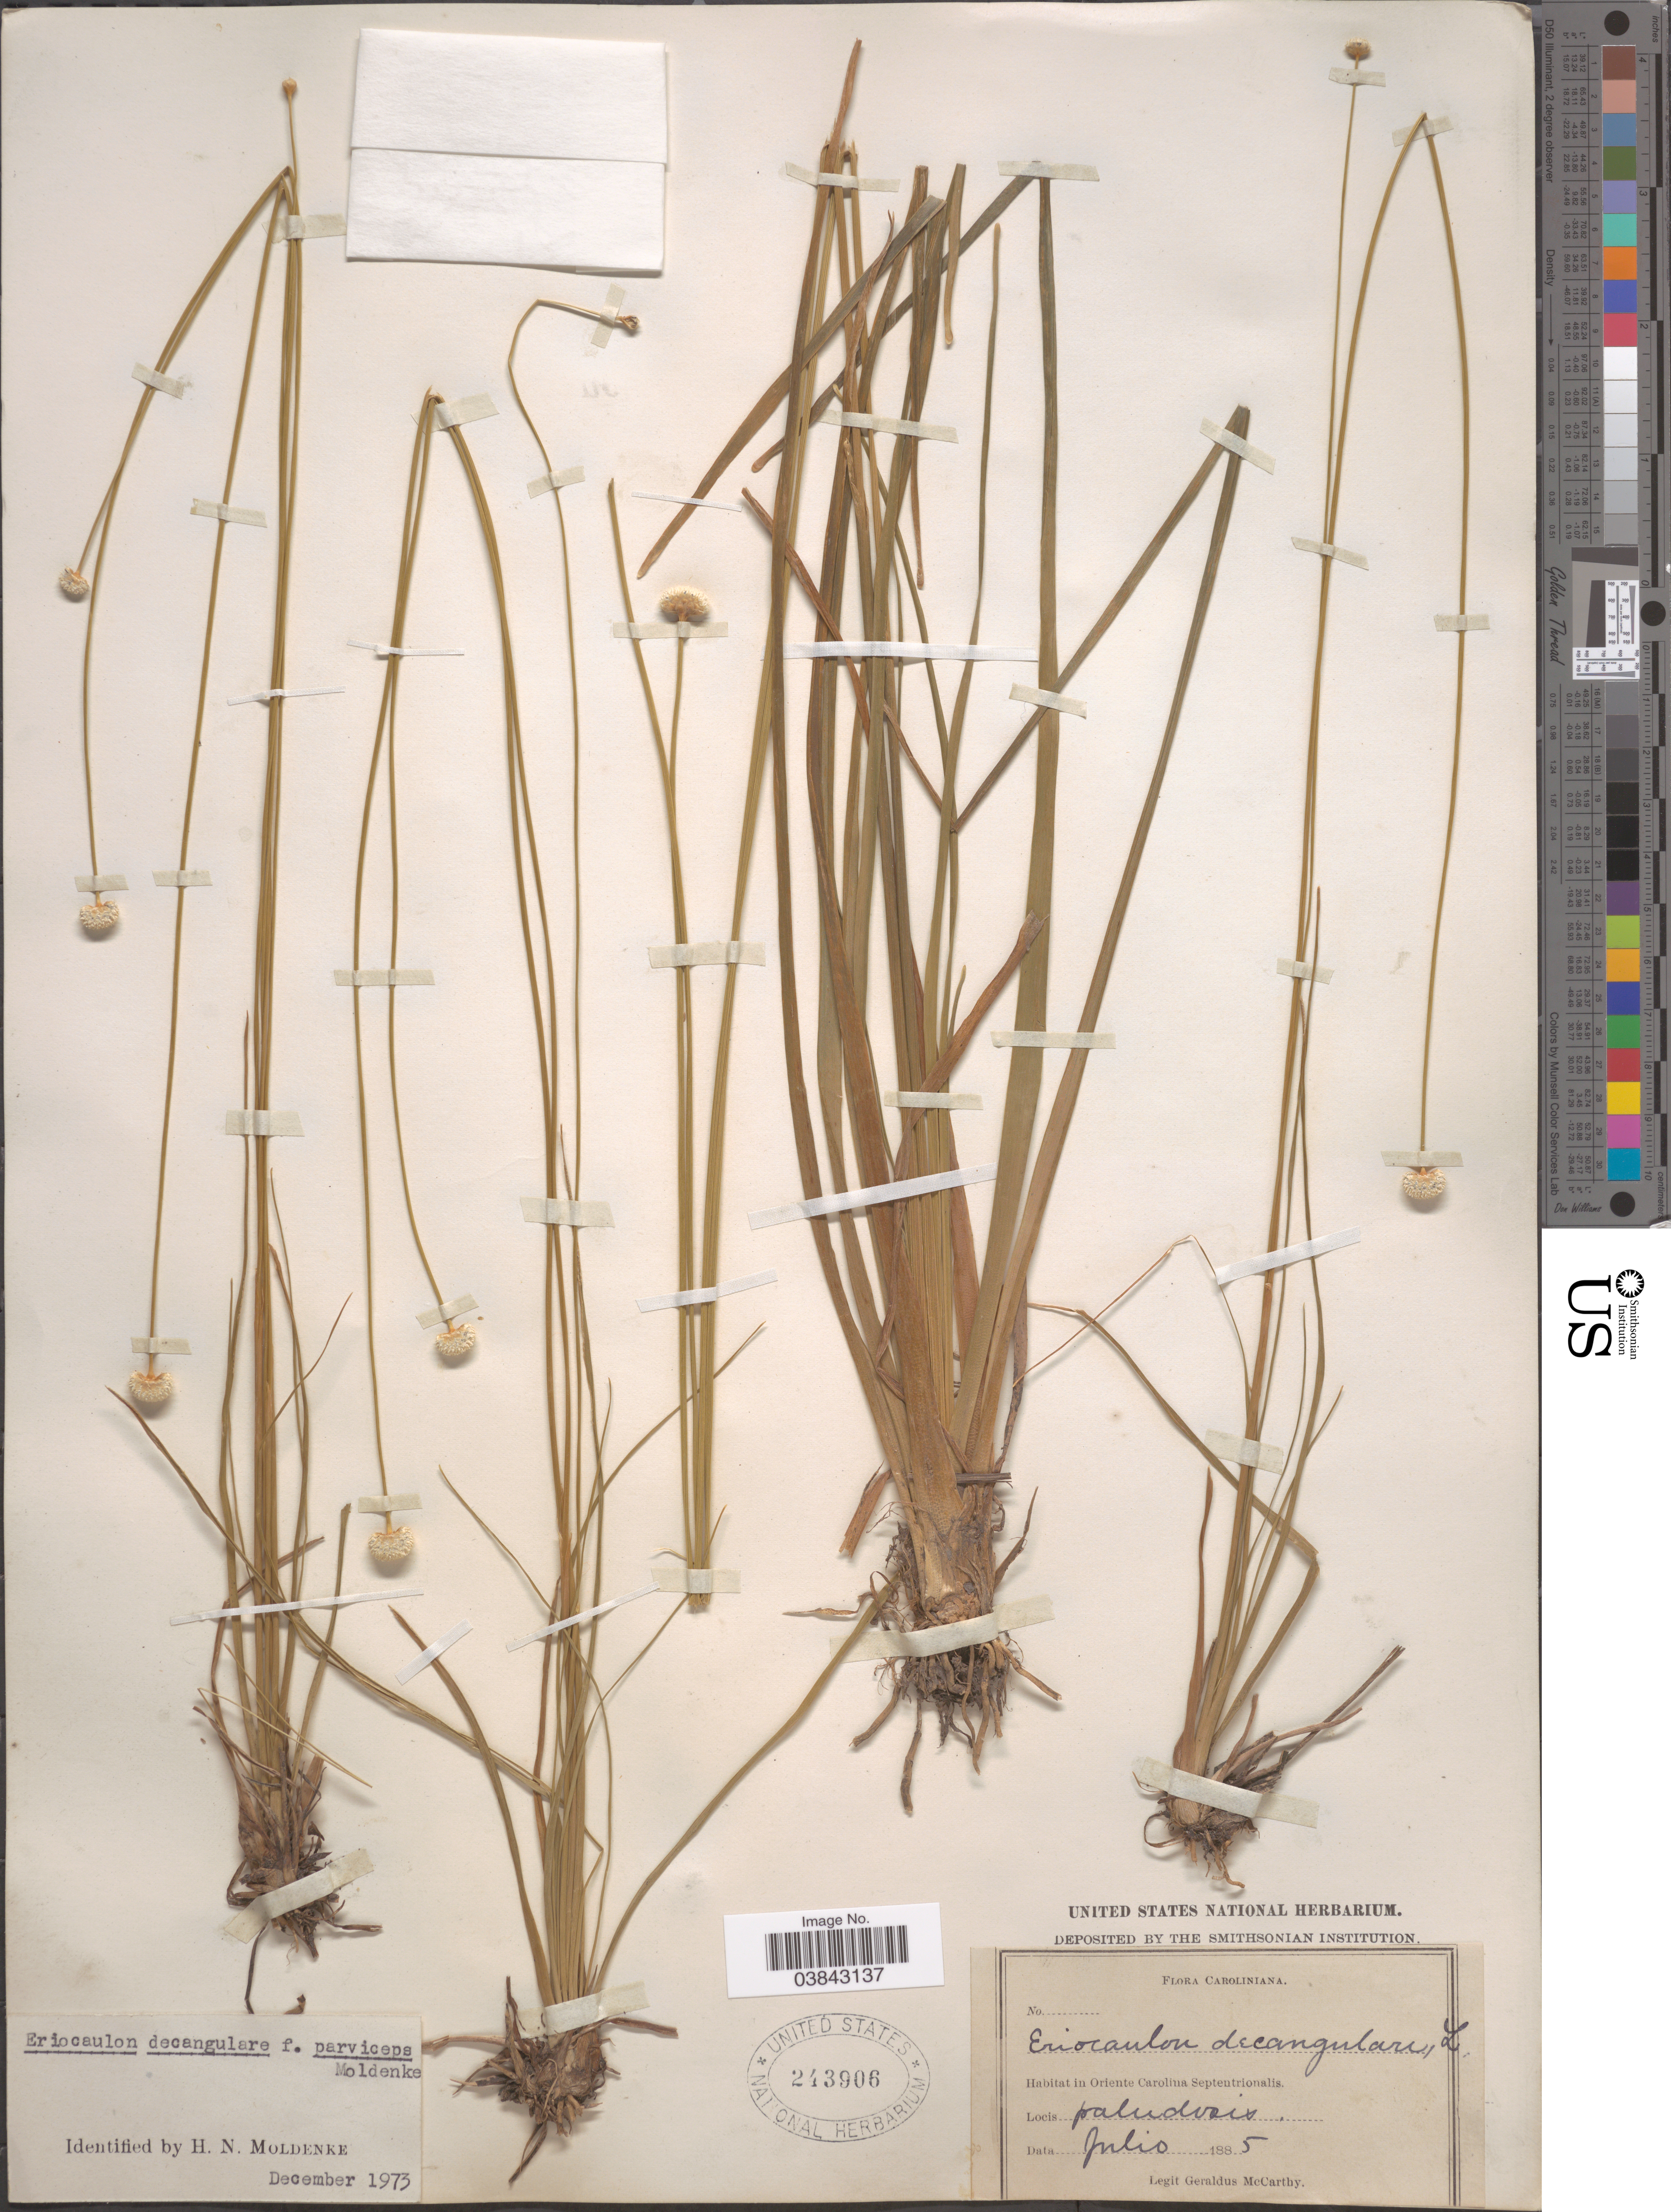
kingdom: Plantae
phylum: Tracheophyta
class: Liliopsida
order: Poales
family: Eriocaulaceae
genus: Eriocaulon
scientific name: Eriocaulon decangulare f. parviceps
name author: Moldenke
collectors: M. McCarthy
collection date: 1885-07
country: United States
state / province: North Carolina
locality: Caroliniana. In Oriente Carolina Septentrionalis.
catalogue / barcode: US 243906